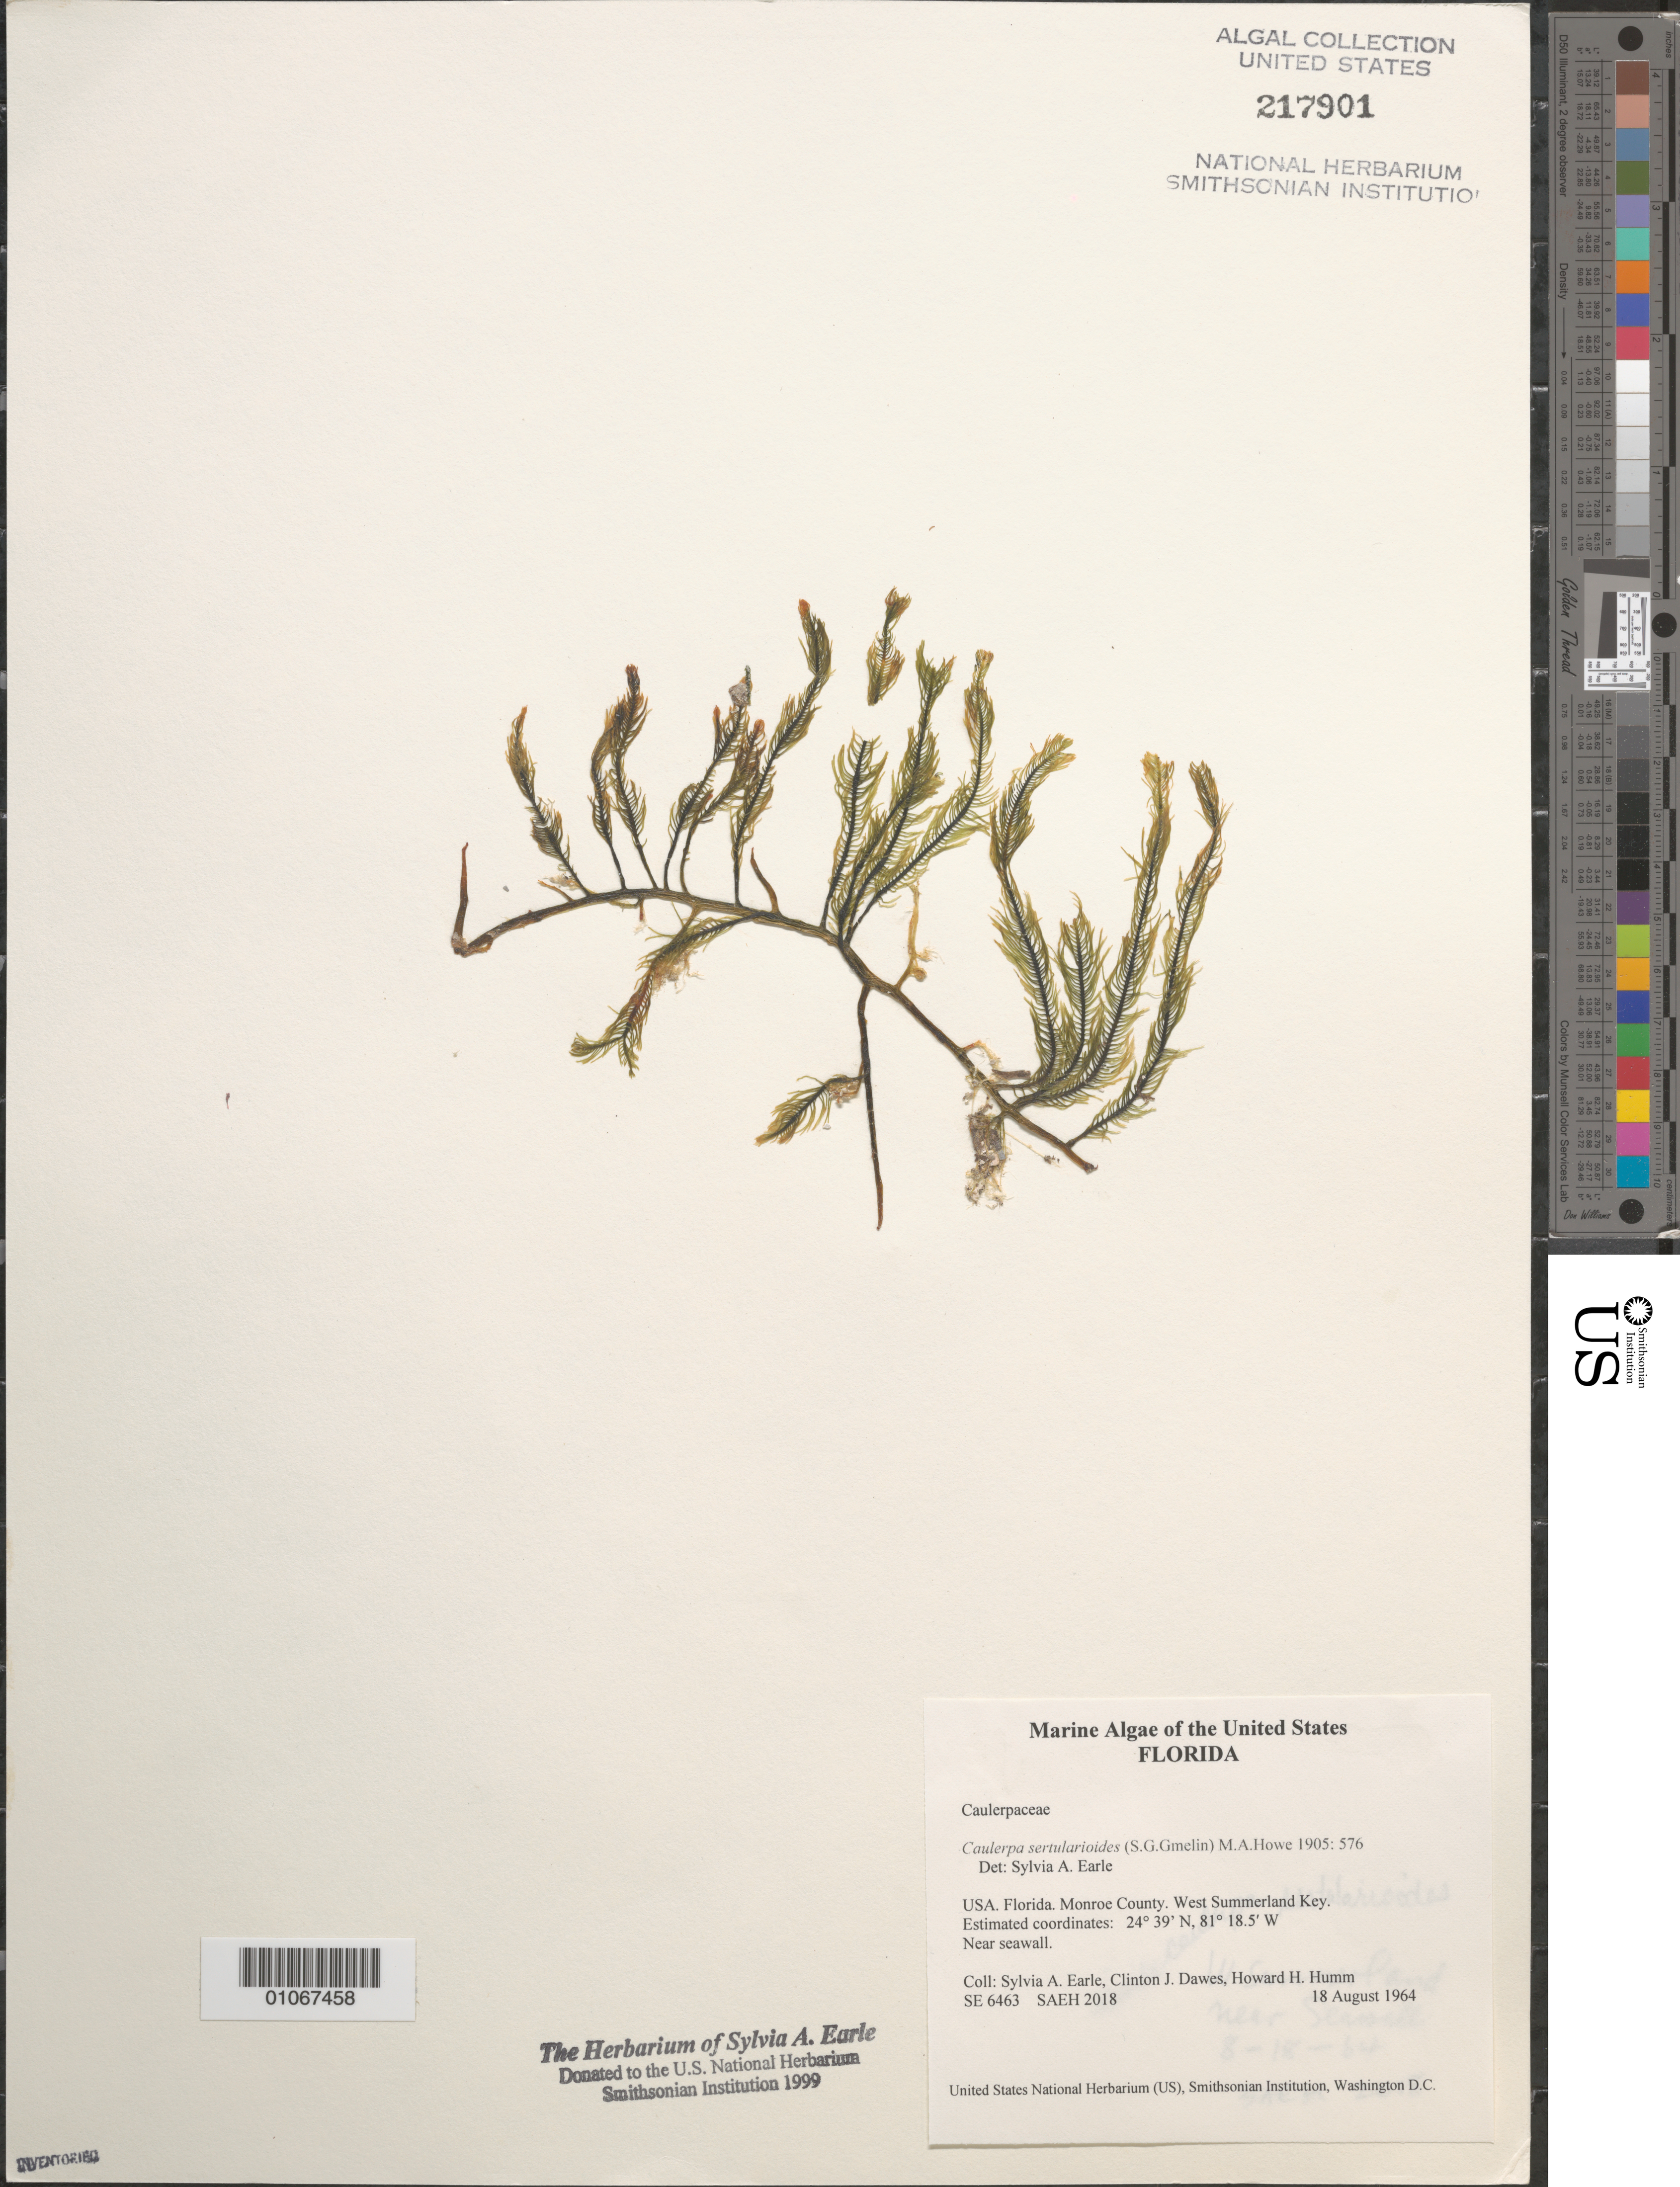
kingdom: Plantae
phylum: Chlorophyta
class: Ulvophyceae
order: Bryopsidales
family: Caulerpaceae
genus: Caulerpa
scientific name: Caulerpa sertularioides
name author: (S.G. Gmel.) M. Howe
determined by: Earle, S. A.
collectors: S. A. Earle, H. J. Humm & C. Dawes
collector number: SE 6463 & SAEH 2018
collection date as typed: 18 Aug 1964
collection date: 1964-08-18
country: United States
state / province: Florida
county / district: Monroe County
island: West Summerland Key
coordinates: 24 39'N, 81 18.5'W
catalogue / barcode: US 217901